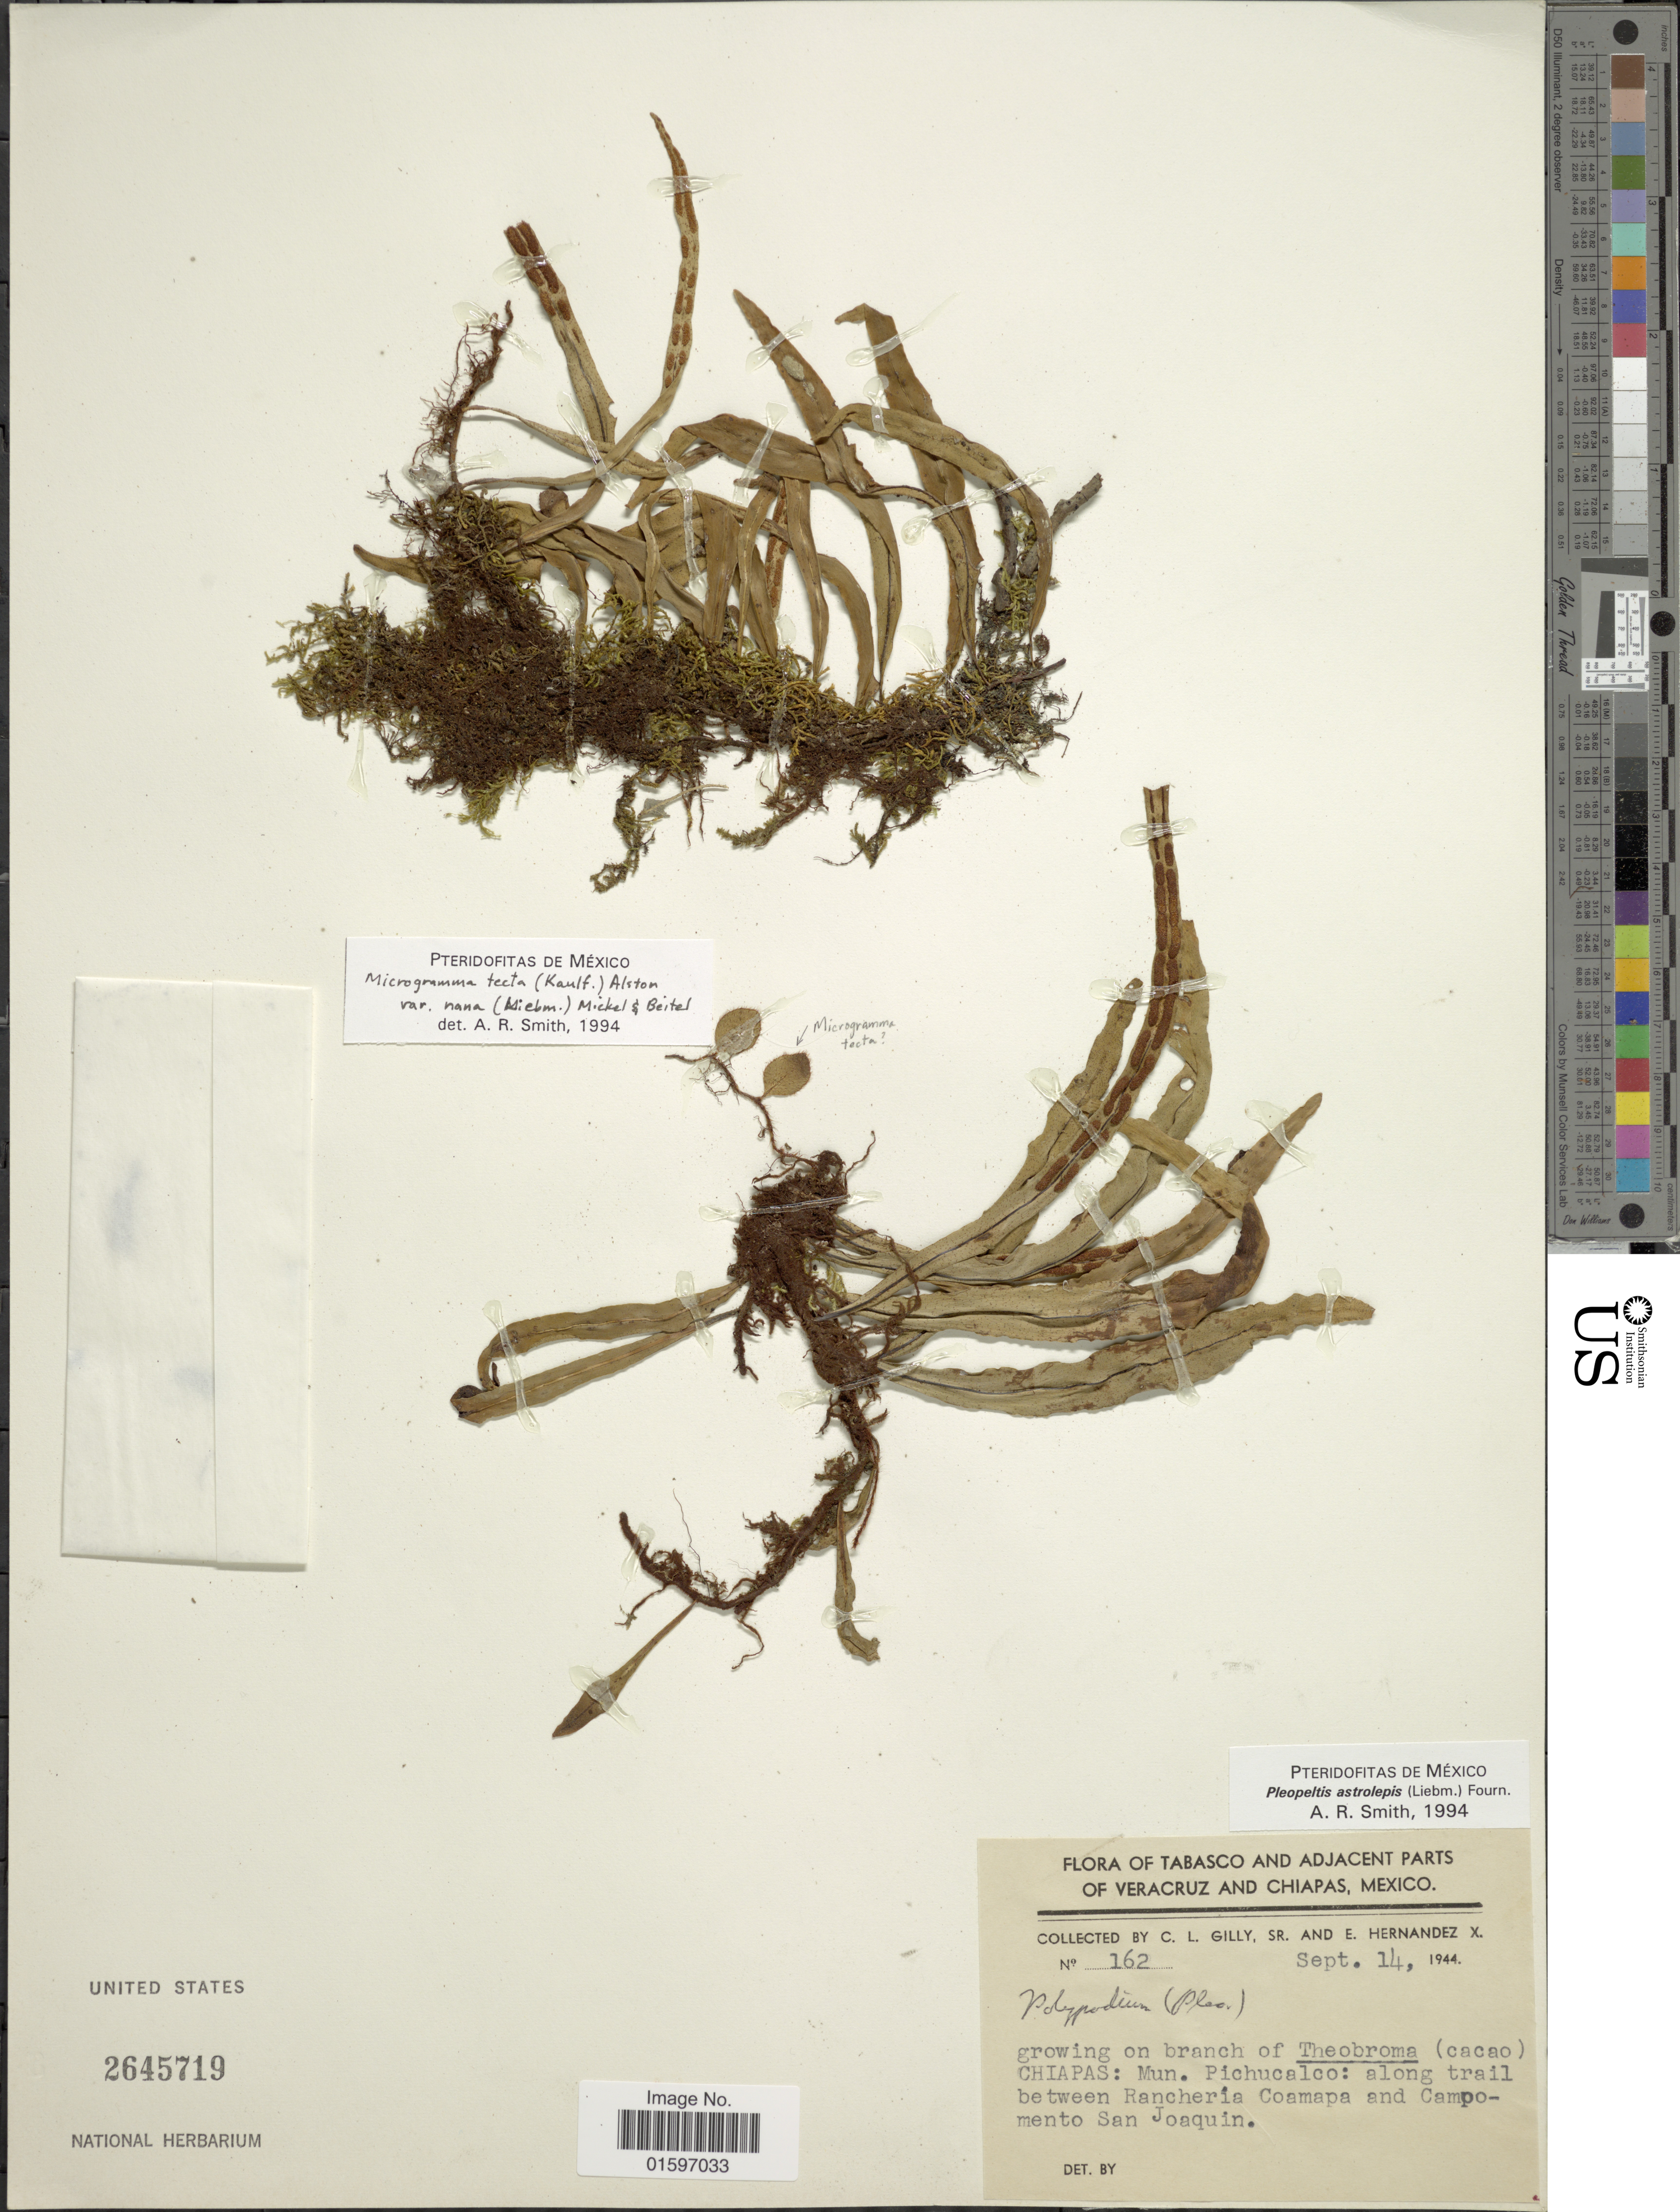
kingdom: Plantae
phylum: Tracheophyta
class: Polypodiopsida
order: Polypodiales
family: Polypodiaceae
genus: Pleopeltis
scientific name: Pleopeltis astrolepis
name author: (Liebm.) E. Fourn.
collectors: C. Gilly & E. Hernandez X.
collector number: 162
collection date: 1944-09-14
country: Mexico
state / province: Chiapas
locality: Tabasco and adjacent parts of Veracruz and Chiapas. Chiapas: Mun. Pichucalco: along trail between Rancheria Coamapa and Campomento San Joaquin.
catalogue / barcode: US 2645719